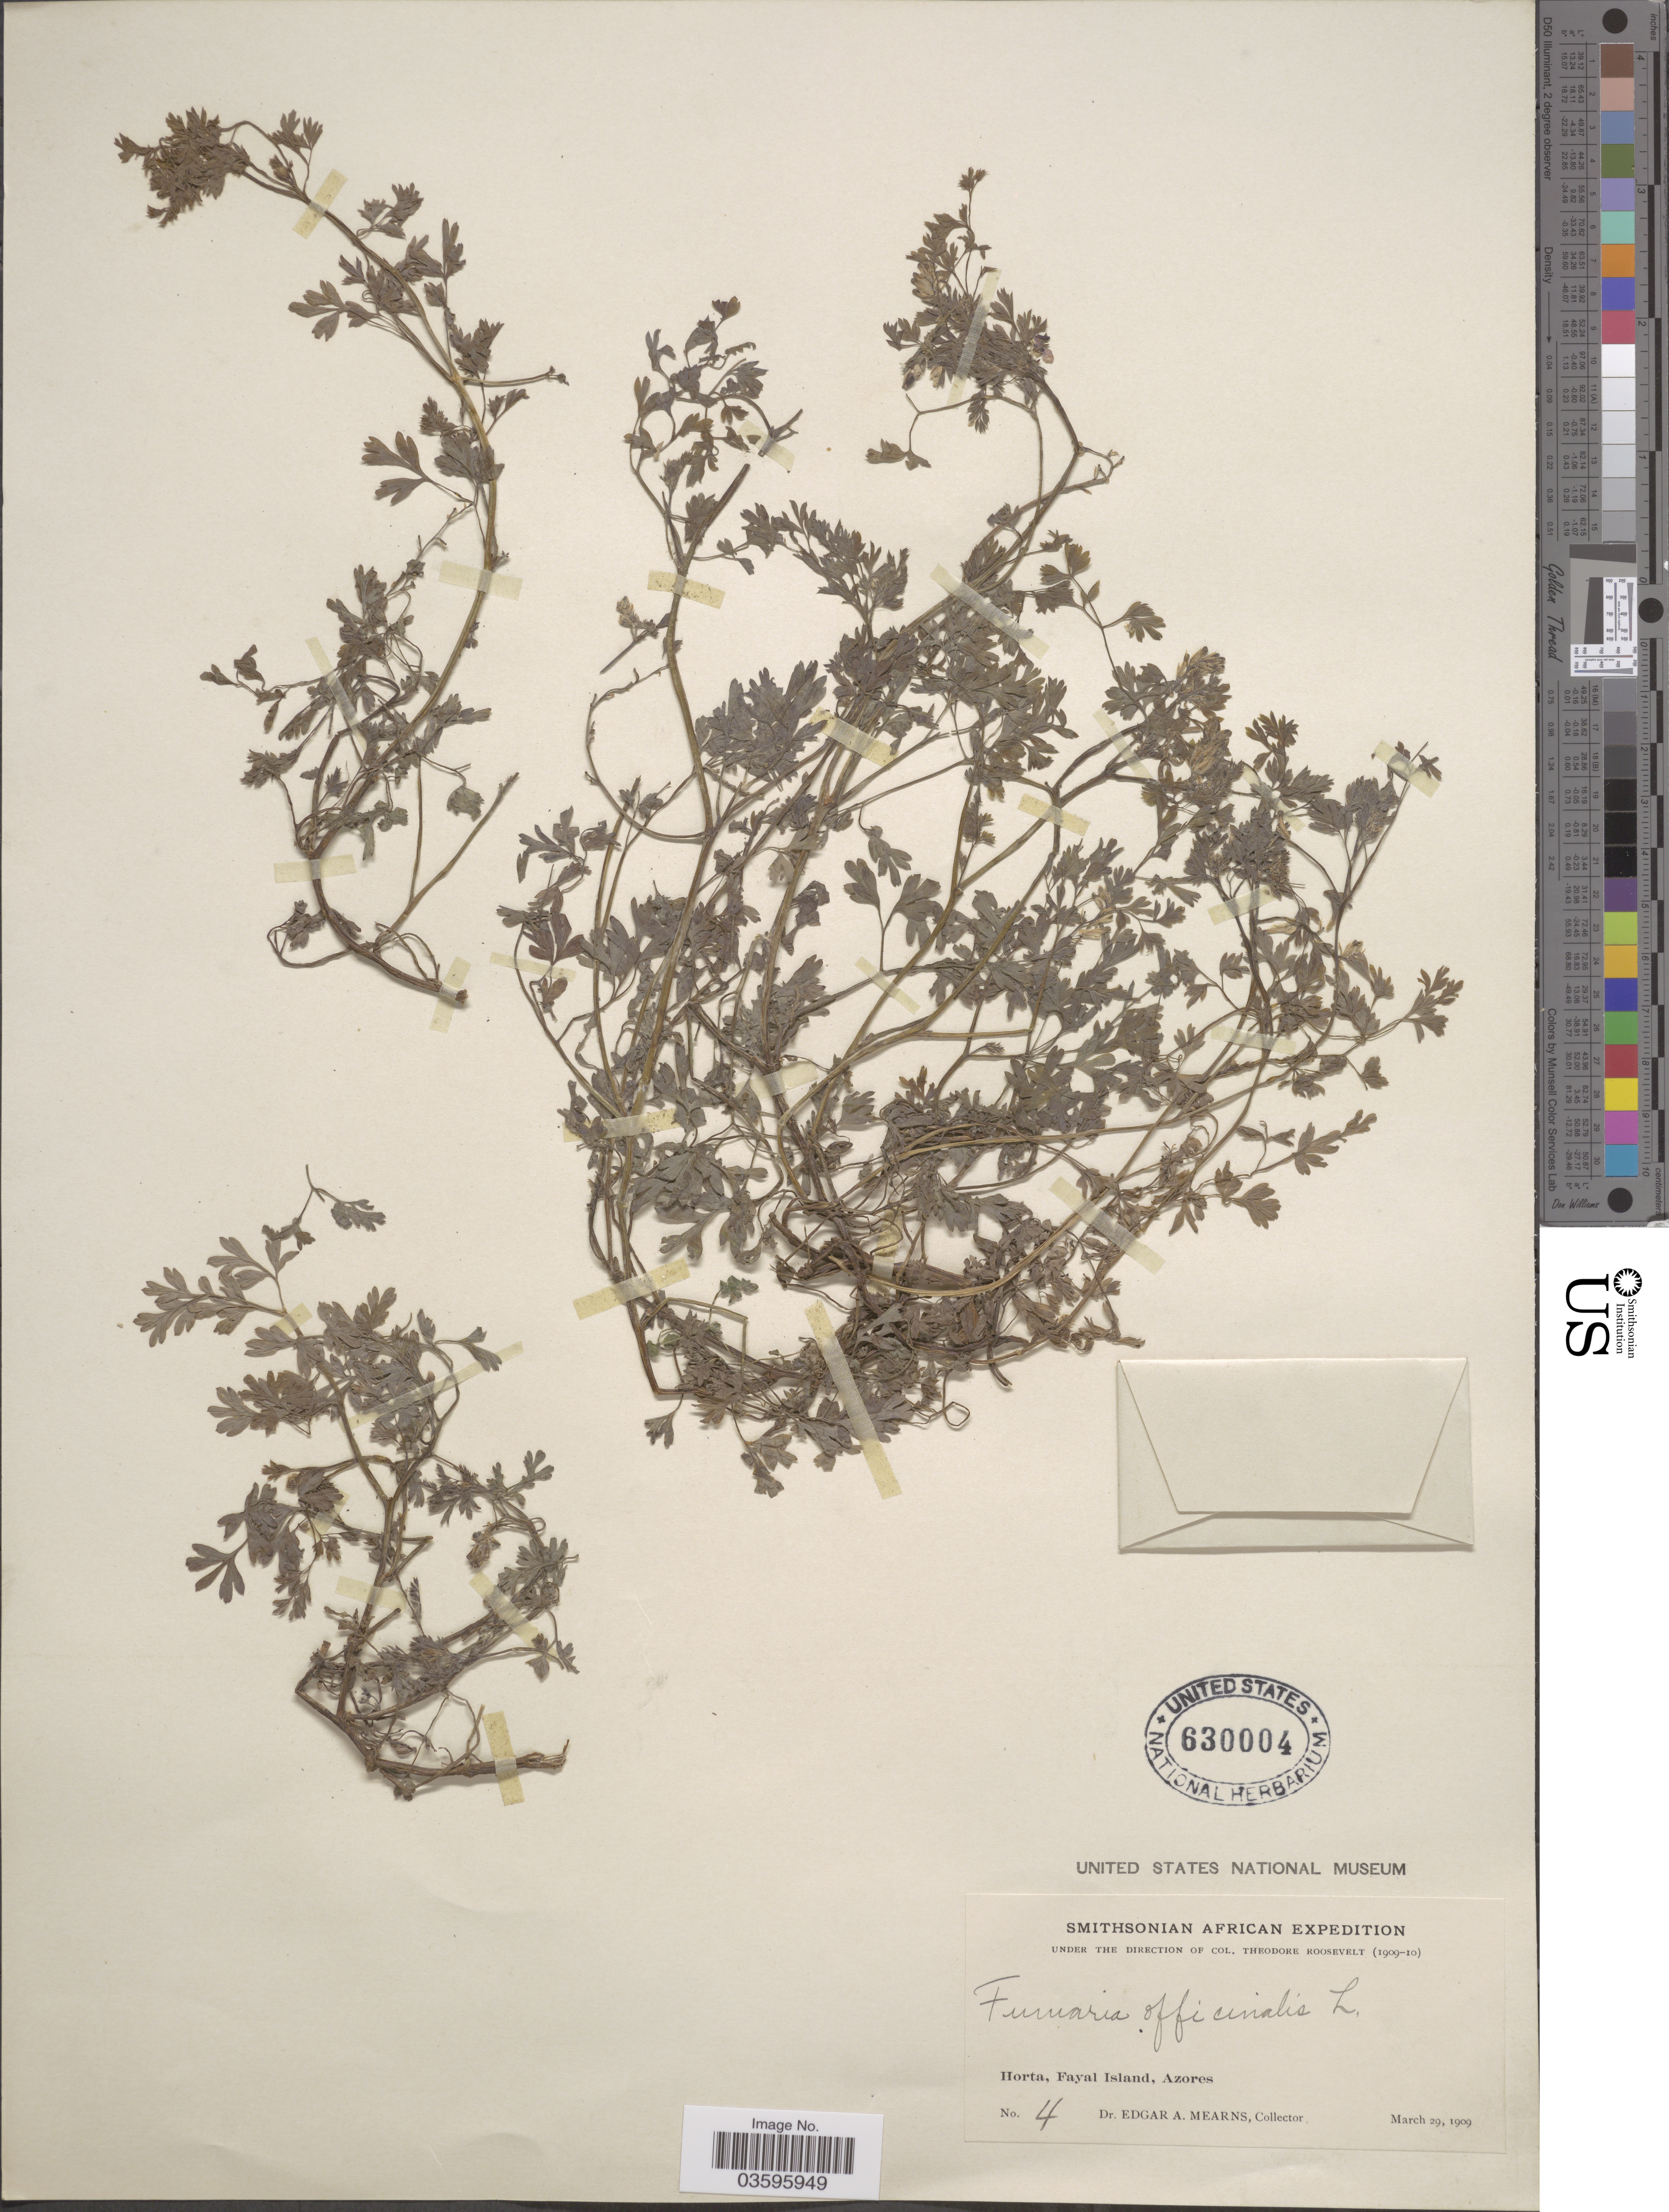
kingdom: Plantae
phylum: Tracheophyta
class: Magnoliopsida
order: Ranunculales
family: Papaveraceae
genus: Fumaria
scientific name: Fumaria officinalis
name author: L.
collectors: E. A. Mearns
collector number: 4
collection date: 1909-03-29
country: Portugal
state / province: Azores (Aut. Reg.)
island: Faial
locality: Horta, Fayal Island.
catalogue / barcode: US 630004